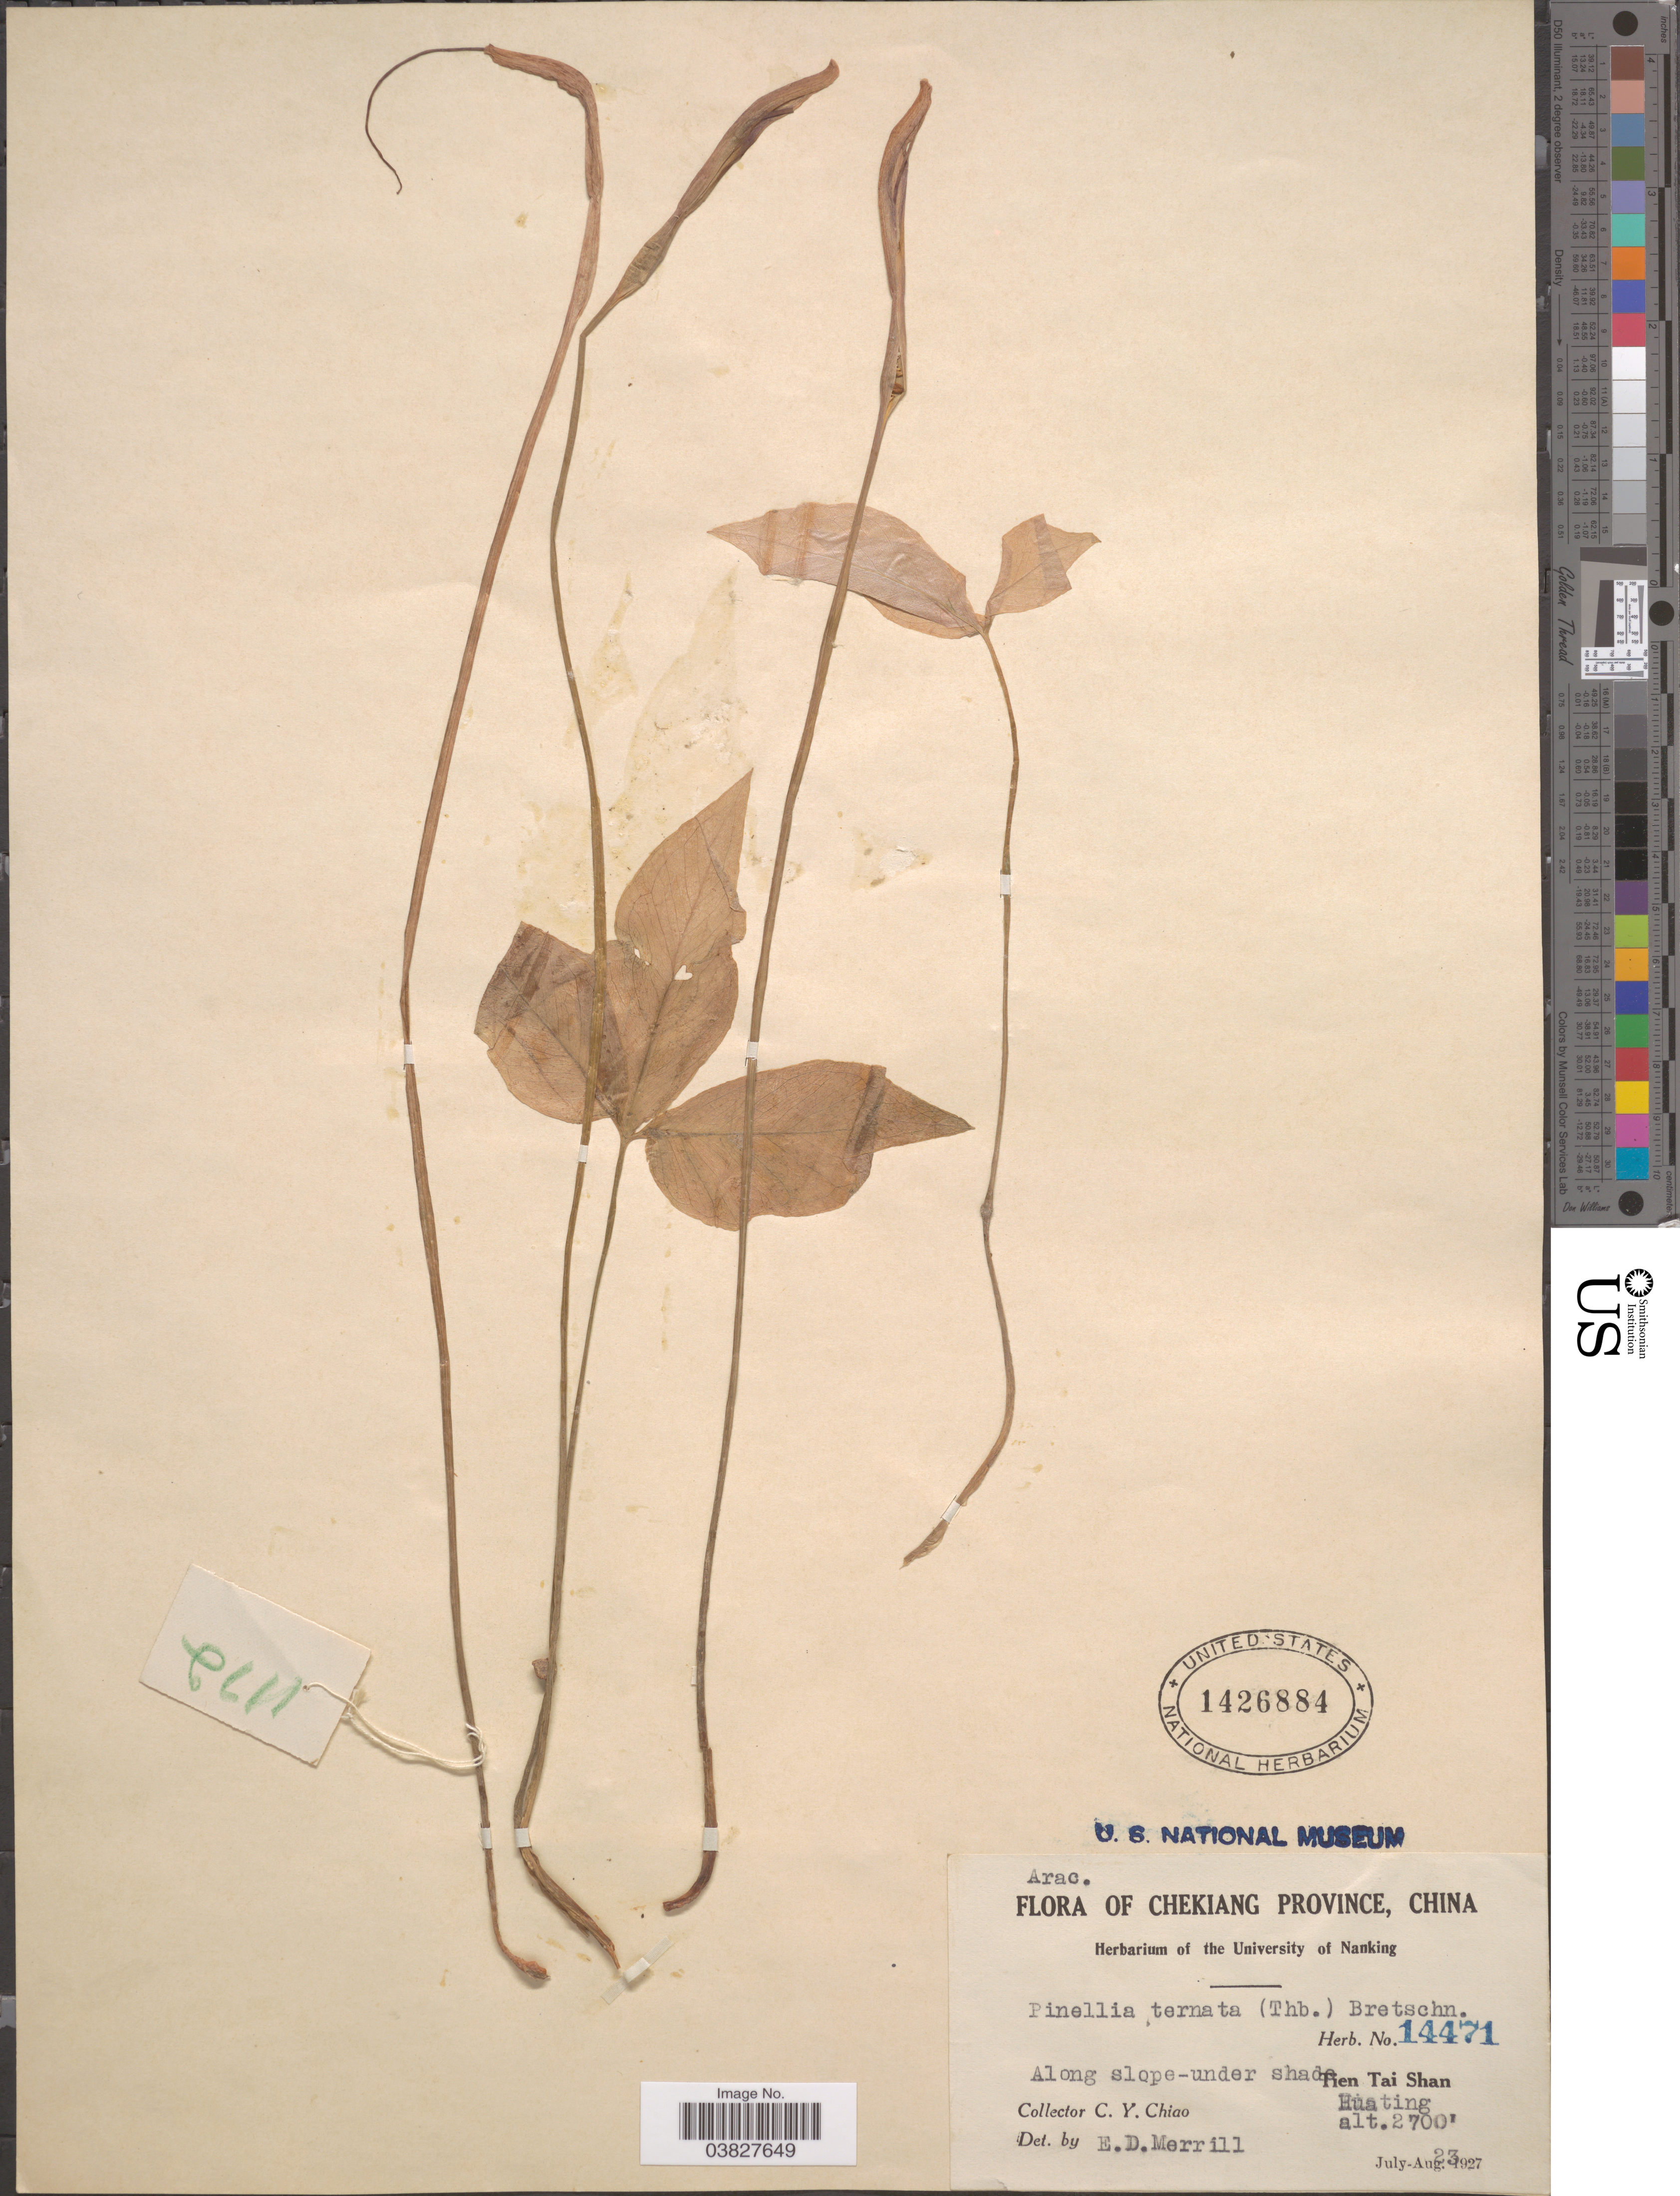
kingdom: Plantae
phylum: Tracheophyta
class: Liliopsida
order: Alismatales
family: Araceae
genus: Pinellia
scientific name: Pinellia ternata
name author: Druce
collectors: C. Y. Chiao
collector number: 14471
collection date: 1927-08-23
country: China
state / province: Zhejiang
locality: Chekiang Province. Tien Tai Shan, Huating.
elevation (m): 823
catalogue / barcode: US 1426884